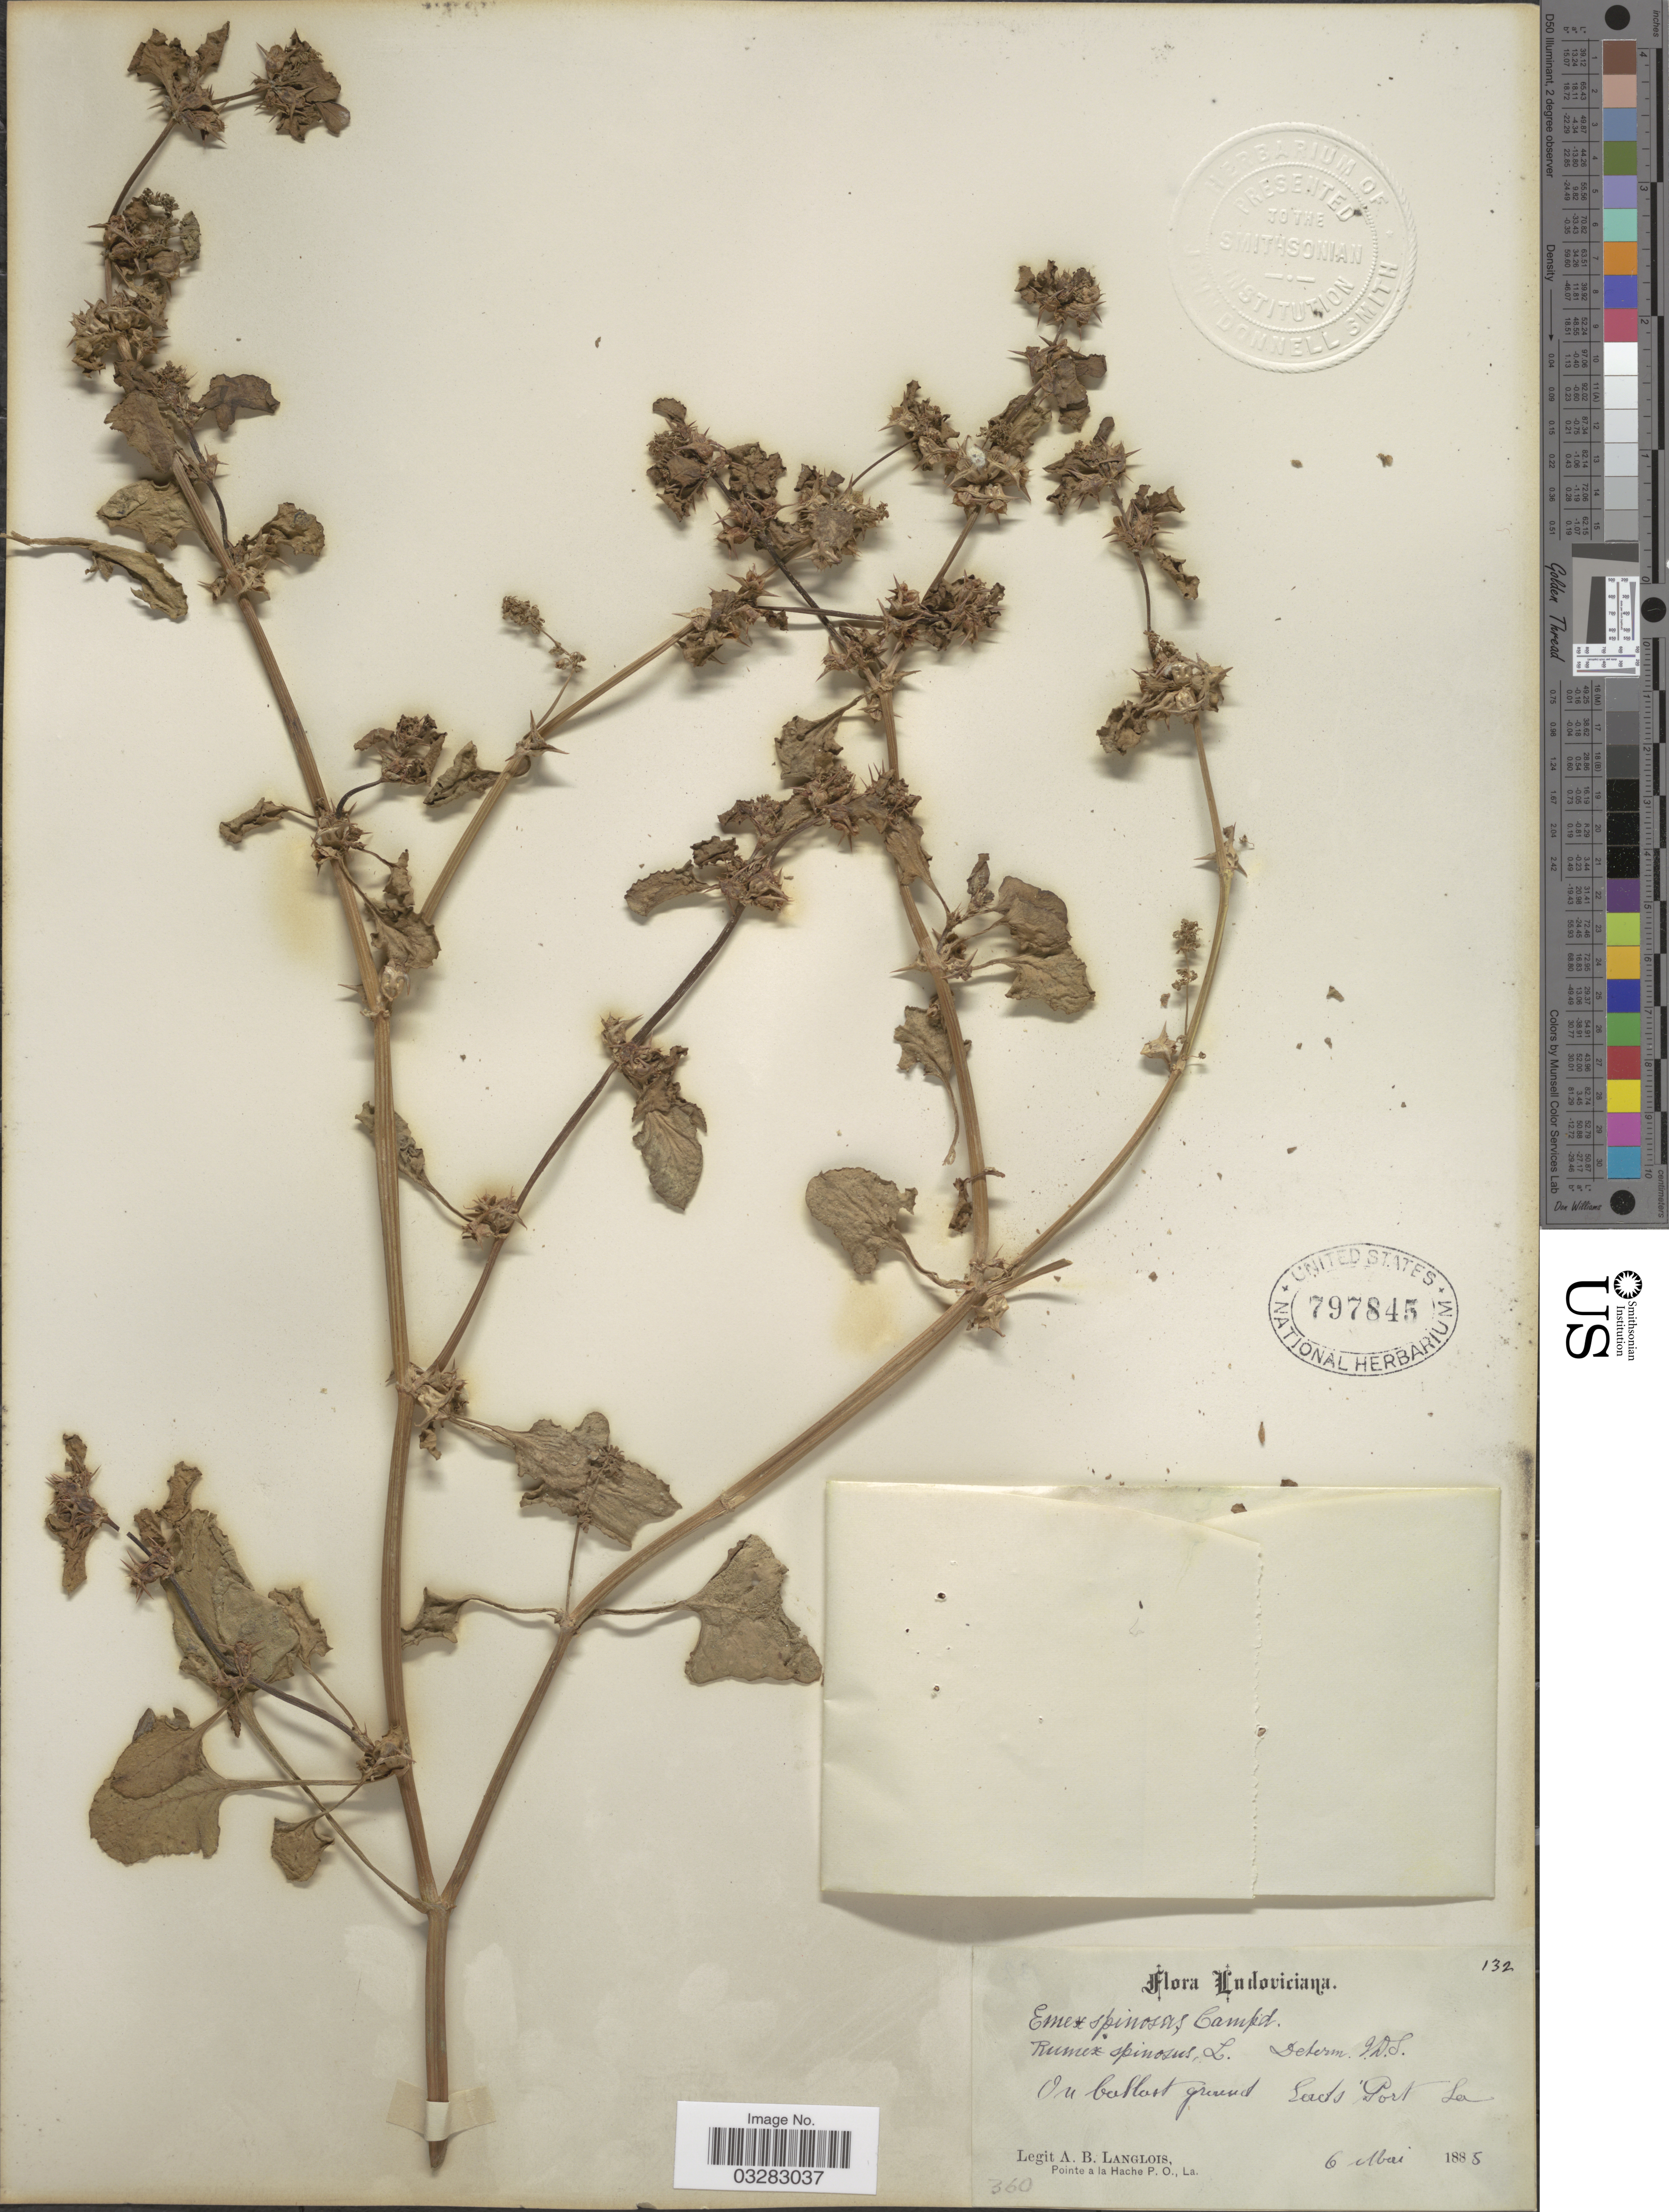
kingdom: Plantae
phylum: Tracheophyta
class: Magnoliopsida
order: Caryophyllales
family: Polygonaceae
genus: Rumex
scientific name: Rumex hypogaeus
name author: T.M. Schust. & Reveal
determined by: Strong, Mark T., (BOT), Smithsonian Institution - National Museum of Natural History (UNITED STATES)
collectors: A. Langlois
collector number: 360/132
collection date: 1885-05-06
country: United States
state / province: Louisiana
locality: Ludoviciana. On ballast ground, Eads Port.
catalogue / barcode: US 797845